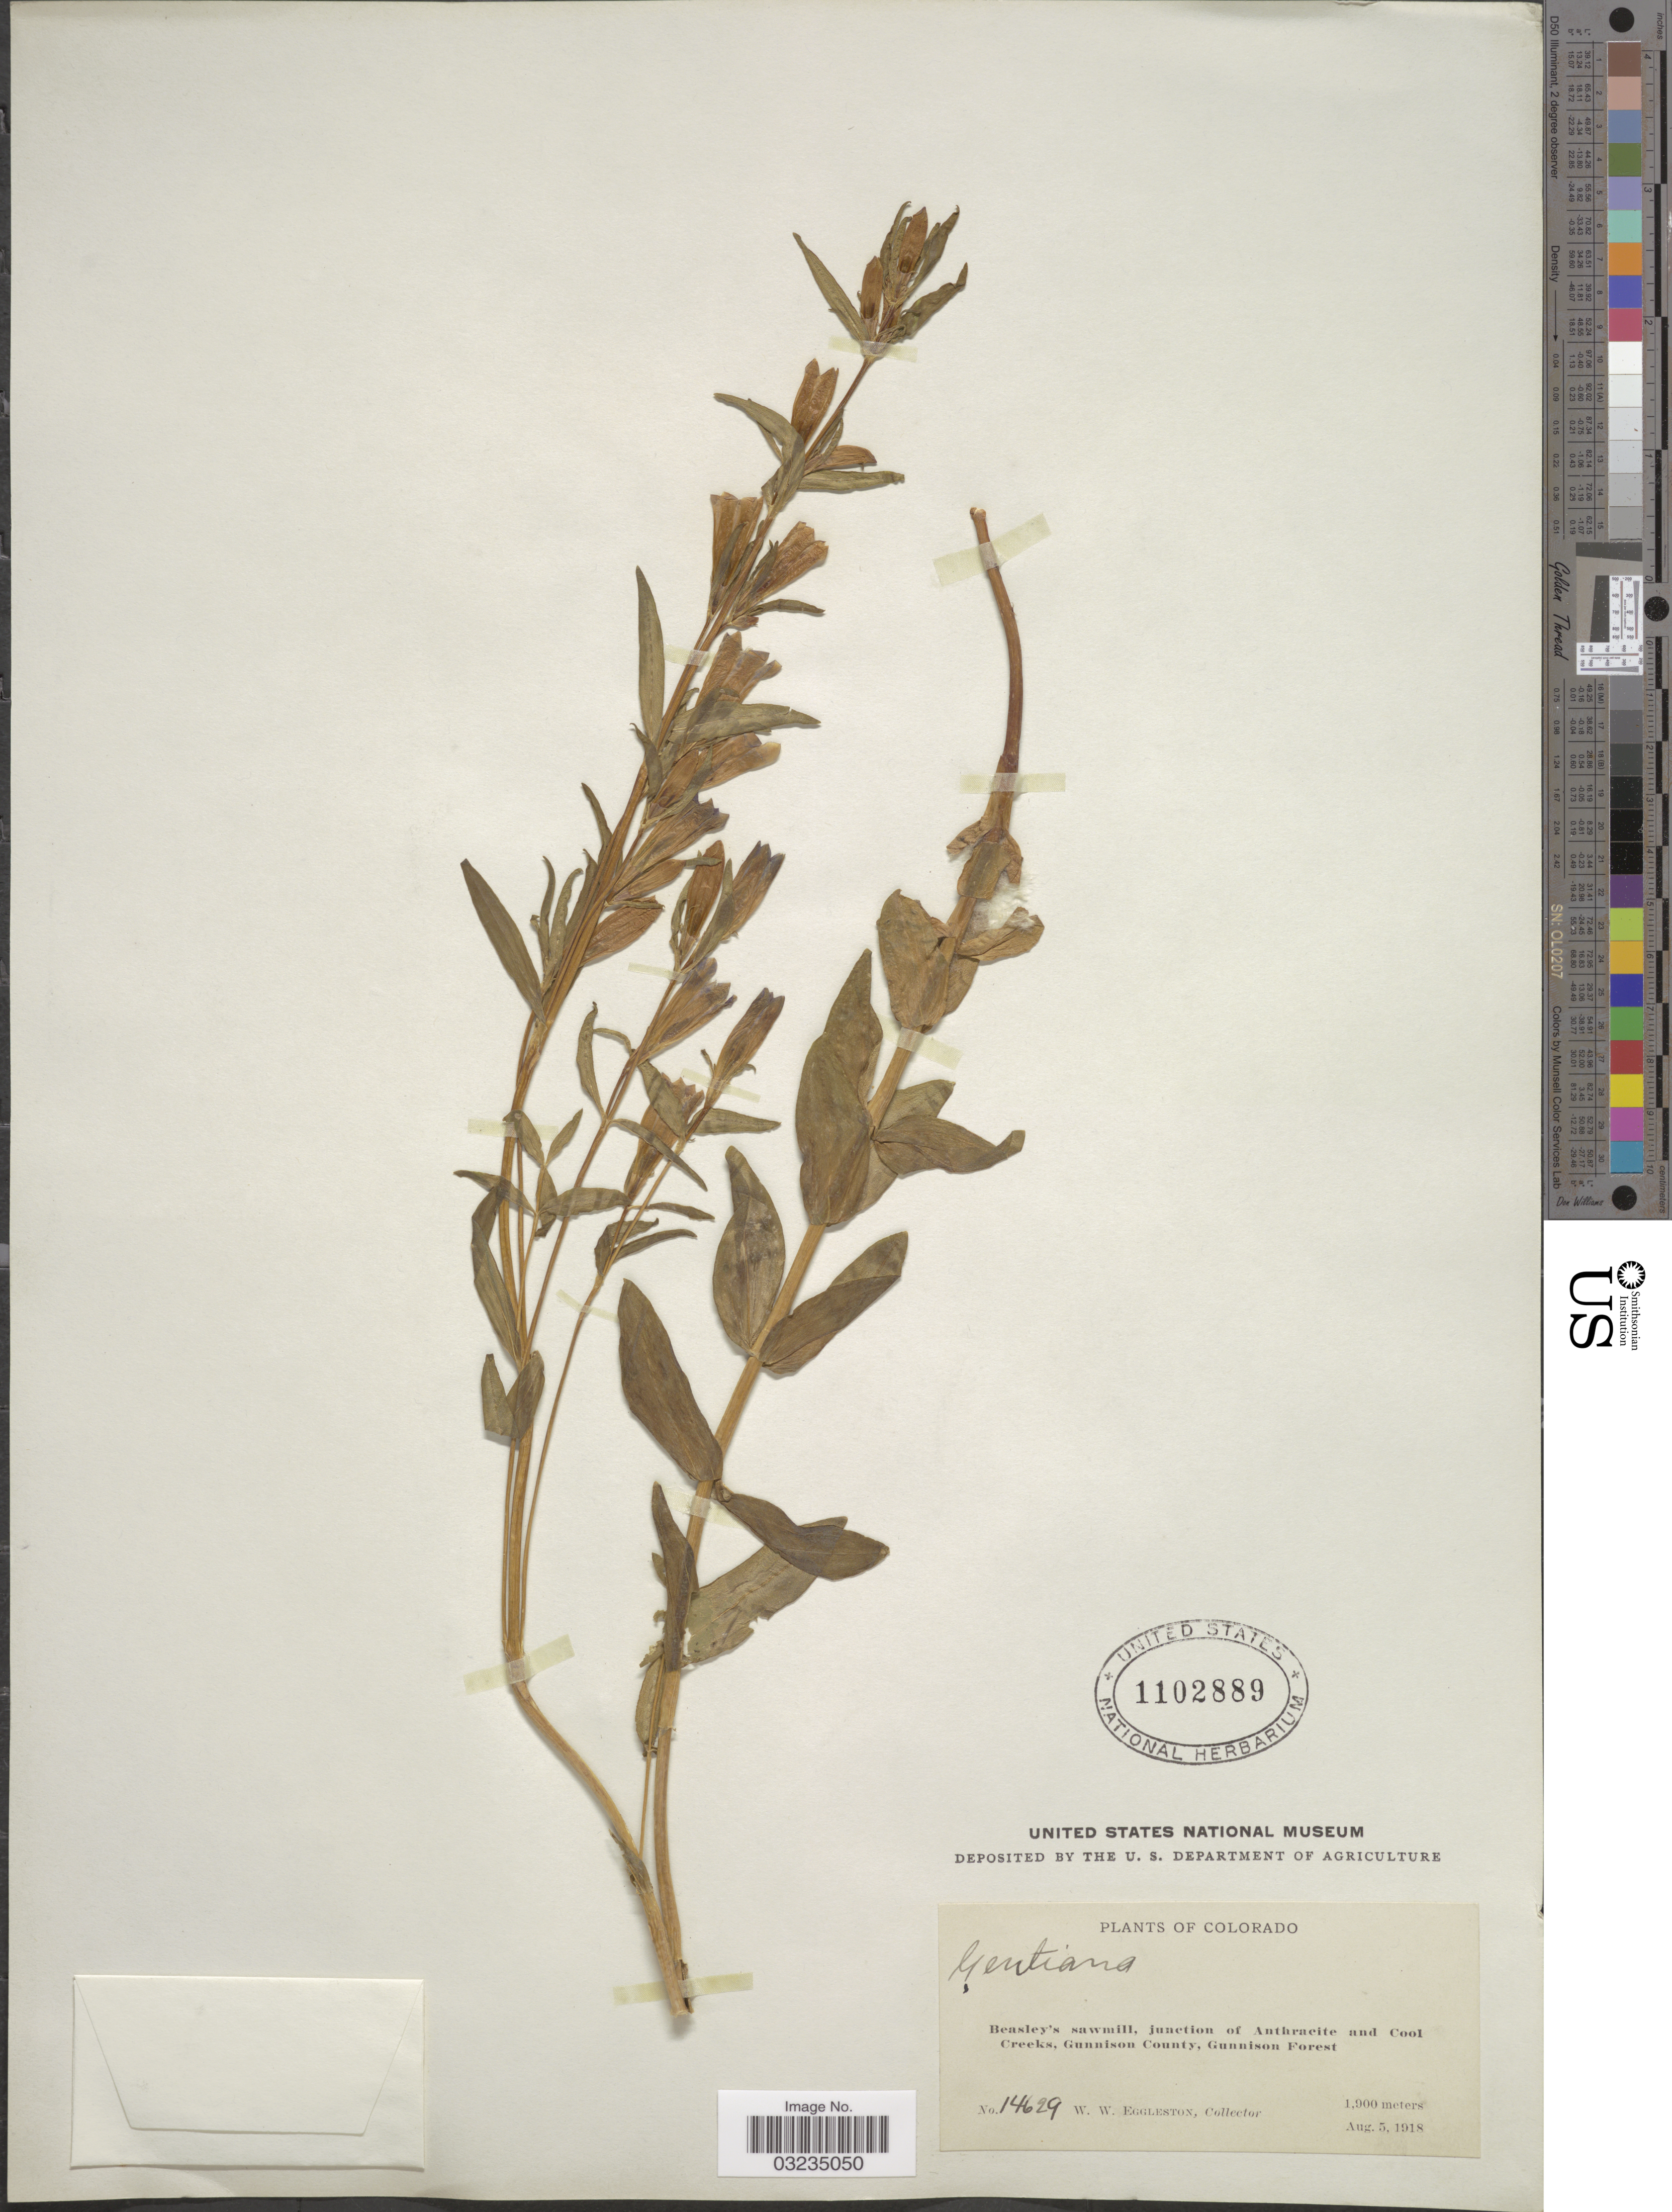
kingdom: Plantae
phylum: Tracheophyta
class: Magnoliopsida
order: Gentianales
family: Gentianaceae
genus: Gentiana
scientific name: Gentiana sp.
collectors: W. W. Eggleston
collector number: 14629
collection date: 1918-08-05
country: United States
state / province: Colorado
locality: Beasley's sawmill, junction of Anthracite and Cool Creeks, Gunnison County, Gunnison Forest.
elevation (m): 1900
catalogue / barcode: US 1102889